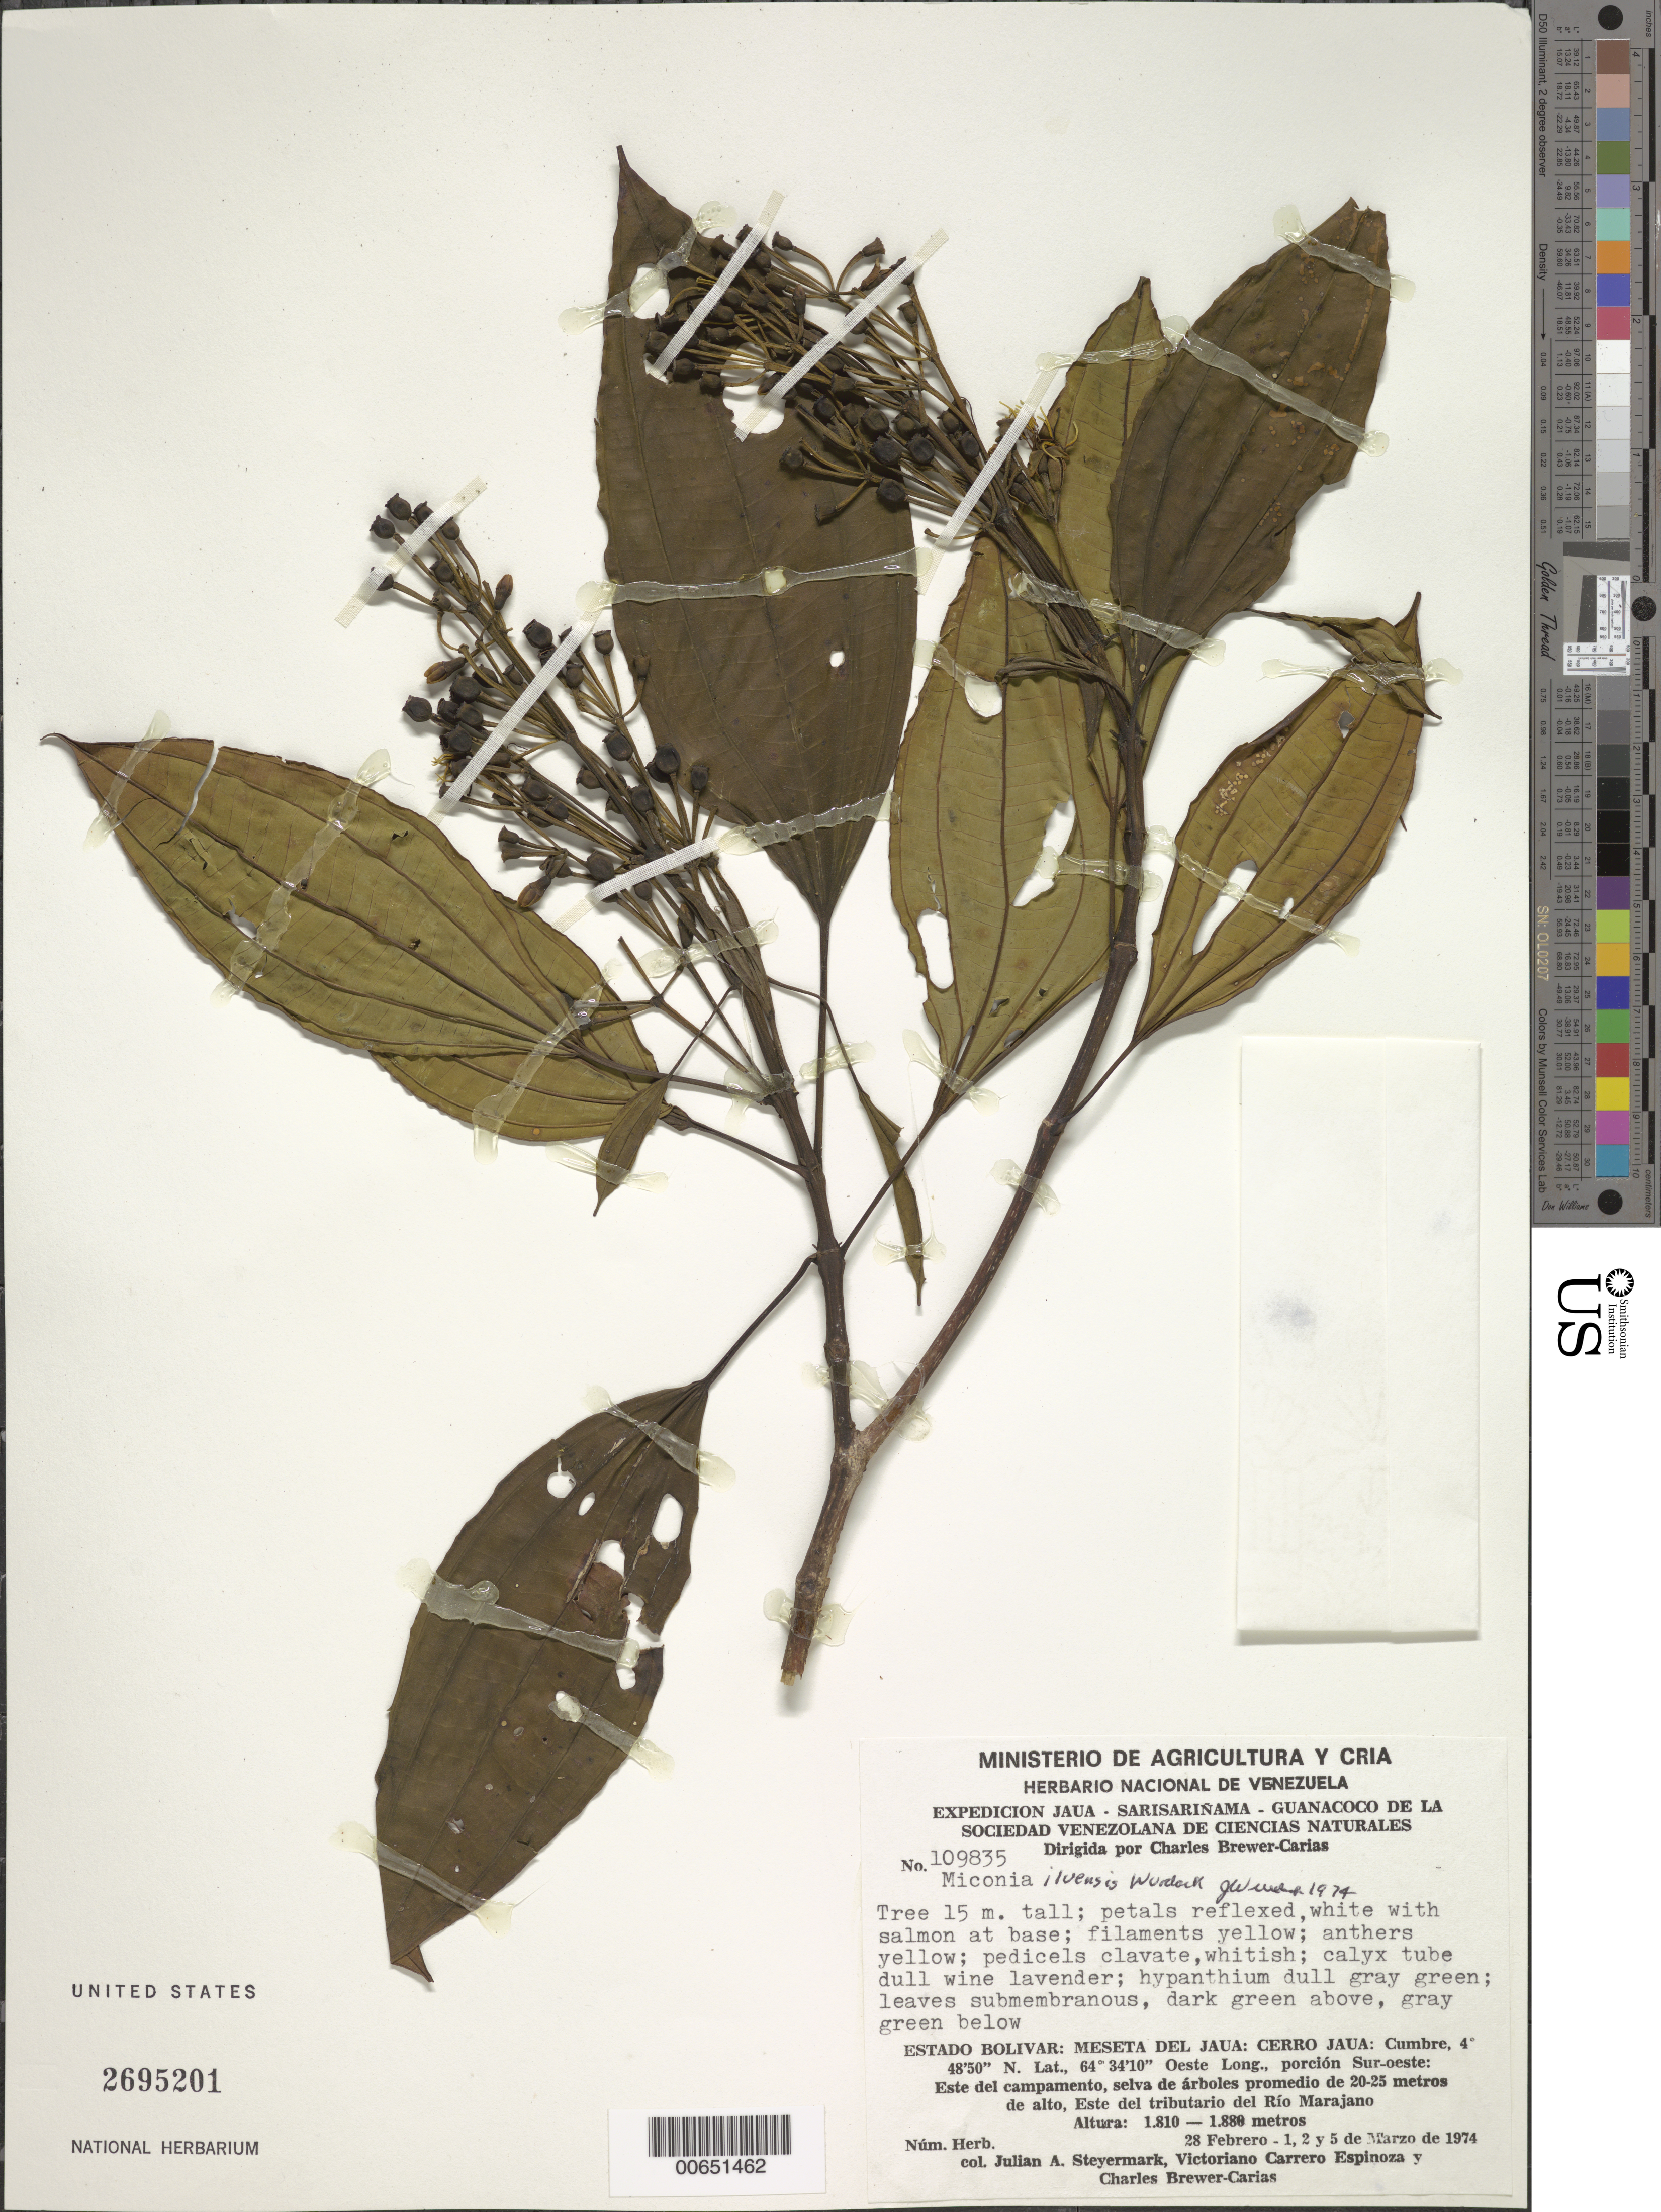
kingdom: Plantae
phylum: Tracheophyta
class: Magnoliopsida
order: Myrtales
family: Melastomataceae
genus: Miconia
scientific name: Miconia iluensis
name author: Wurdack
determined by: Wurdack, John J., (US), US (UNITED STATES)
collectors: J. Steyermark, V. Carreño E. & C. Brewer-Carias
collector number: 109835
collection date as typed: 28-Feb-74 to 5-Mar-74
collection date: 1974-02-28/1974-03-05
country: Venezuela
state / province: Bolívar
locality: Meseta del Jaua: Cerro Jaua, E del campamento, E del tributarío del Río Marajano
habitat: Selva de arboles promedio de 20-25 m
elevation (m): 1810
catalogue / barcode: US 2695201